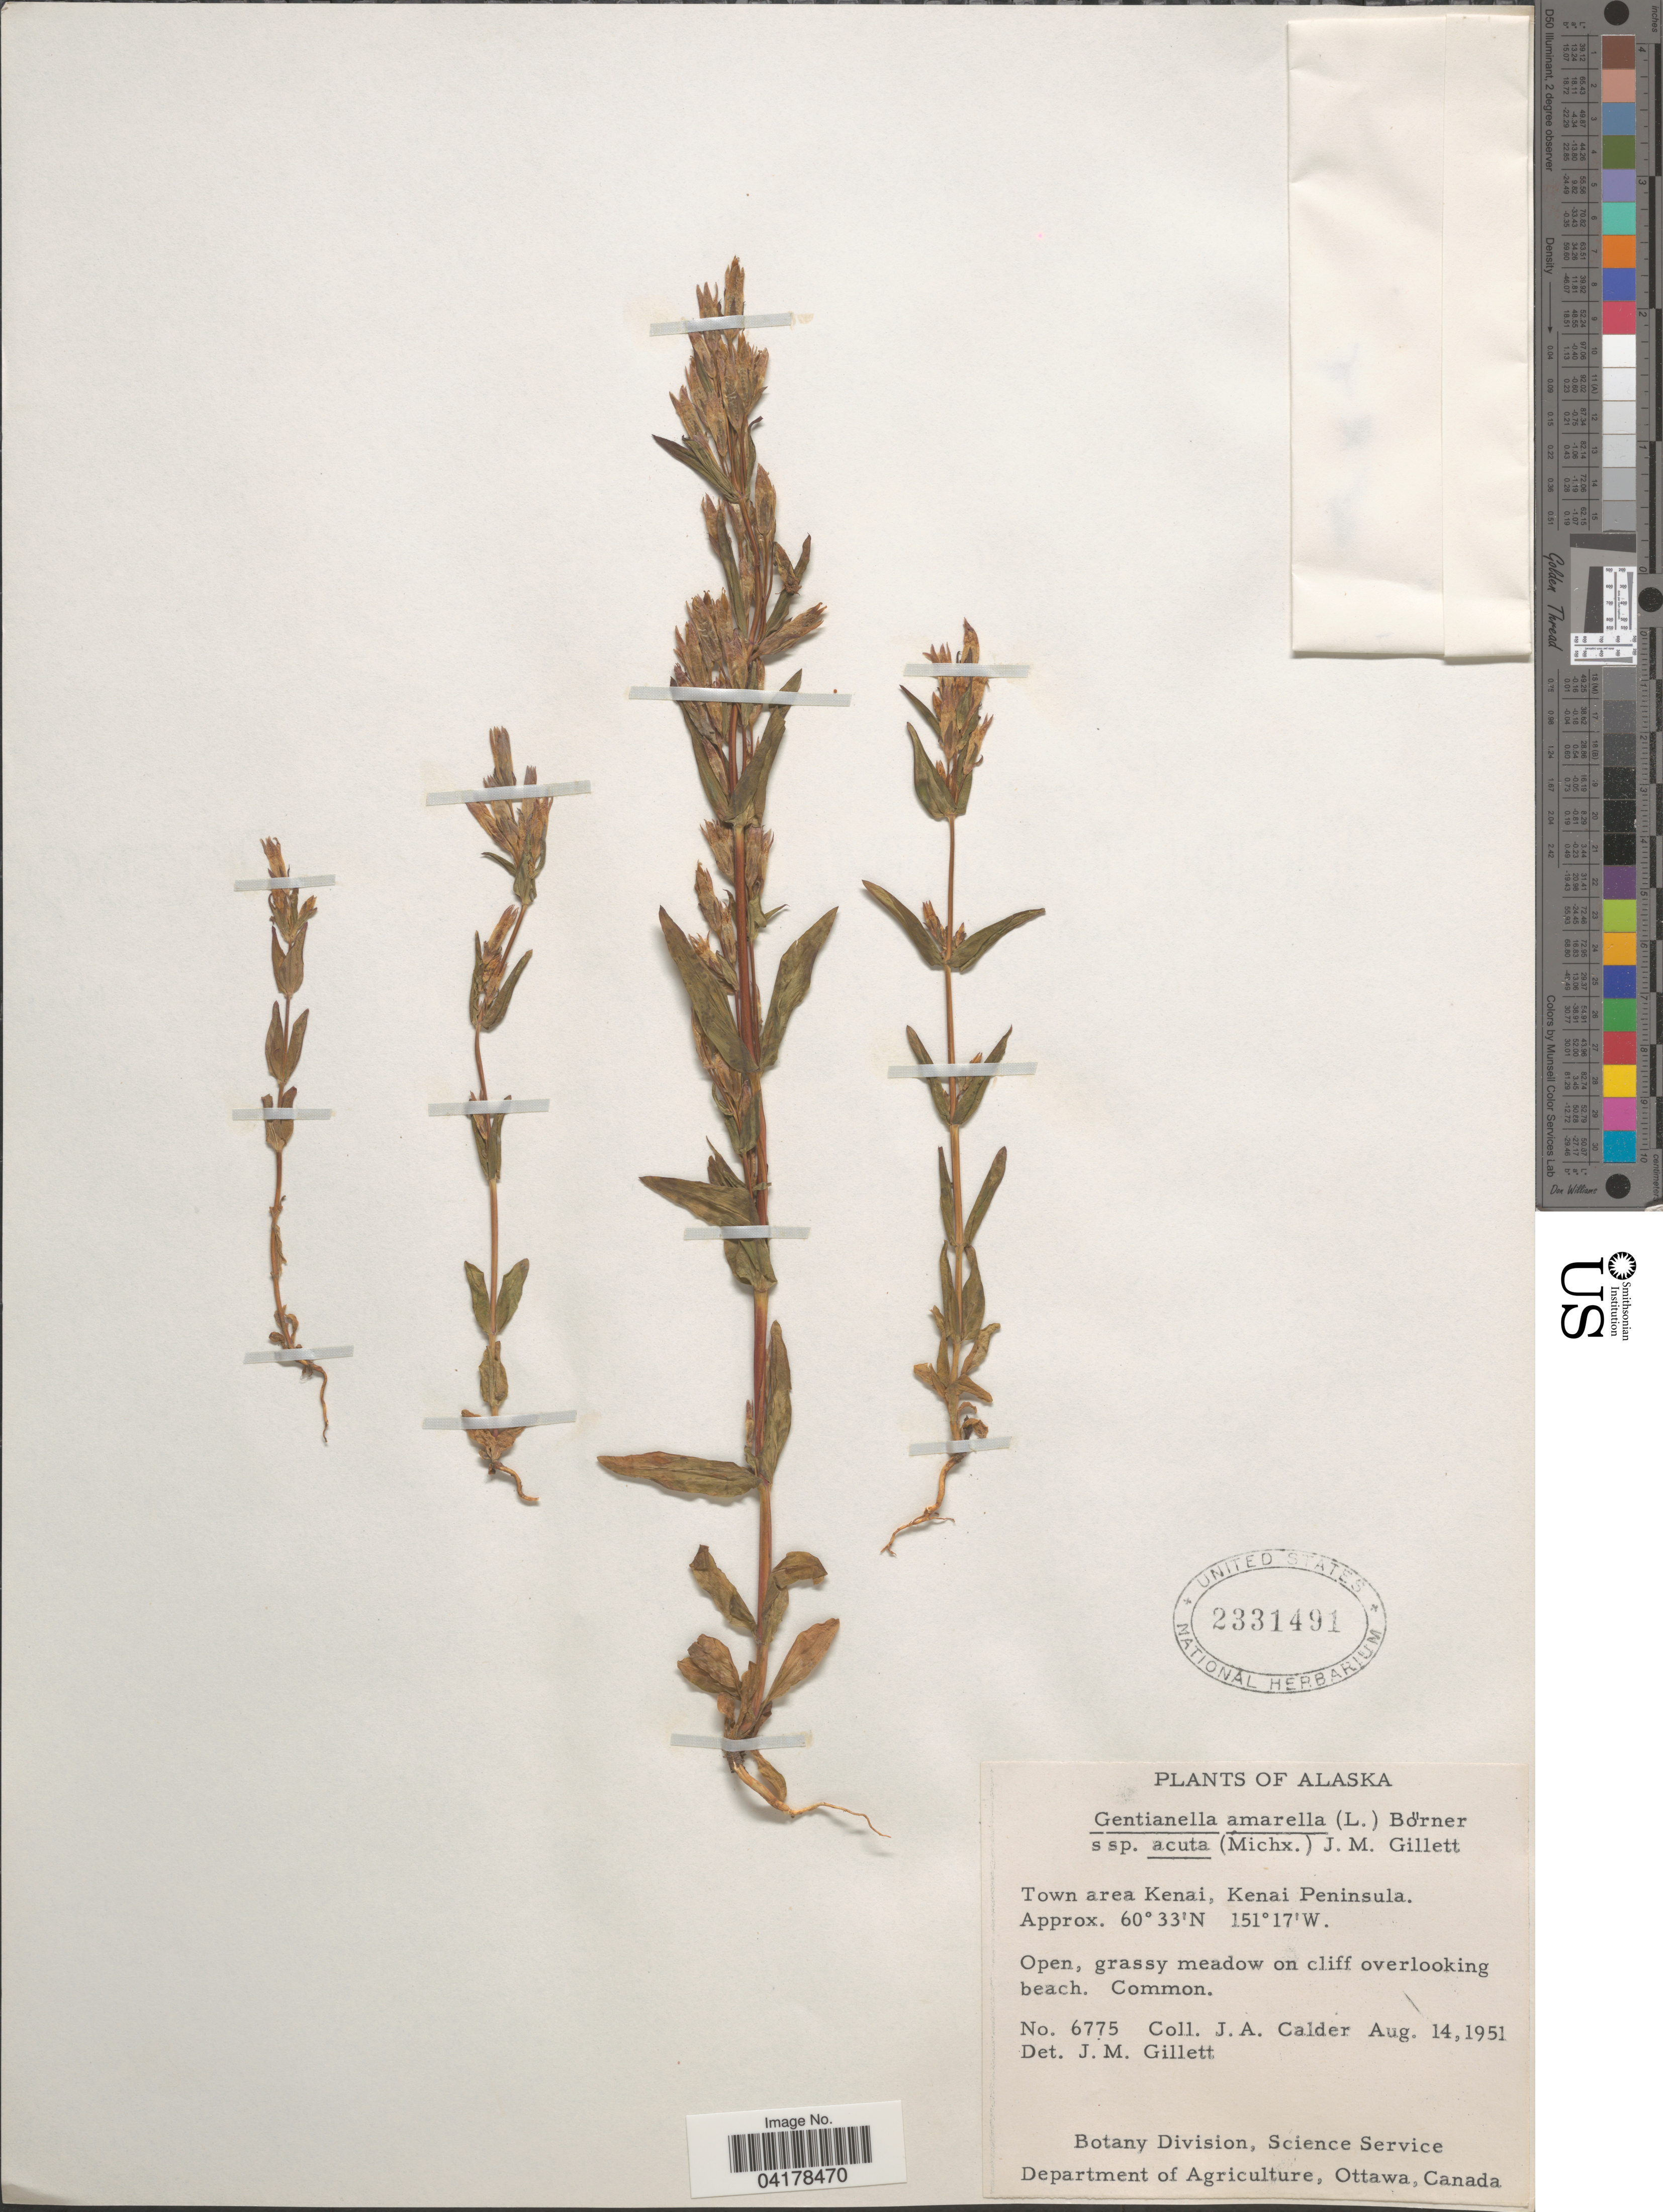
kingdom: Plantae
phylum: Tracheophyta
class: Magnoliopsida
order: Gentianales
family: Gentianaceae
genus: Gentianella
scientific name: Gentianella amarella subsp. acuta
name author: (Michx.) J.M. Gillett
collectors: J. A. Calder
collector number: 6775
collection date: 1951-08-14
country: United States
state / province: Alaska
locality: Town area Kenai, Kenai Peninsula.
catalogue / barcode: US 2331491